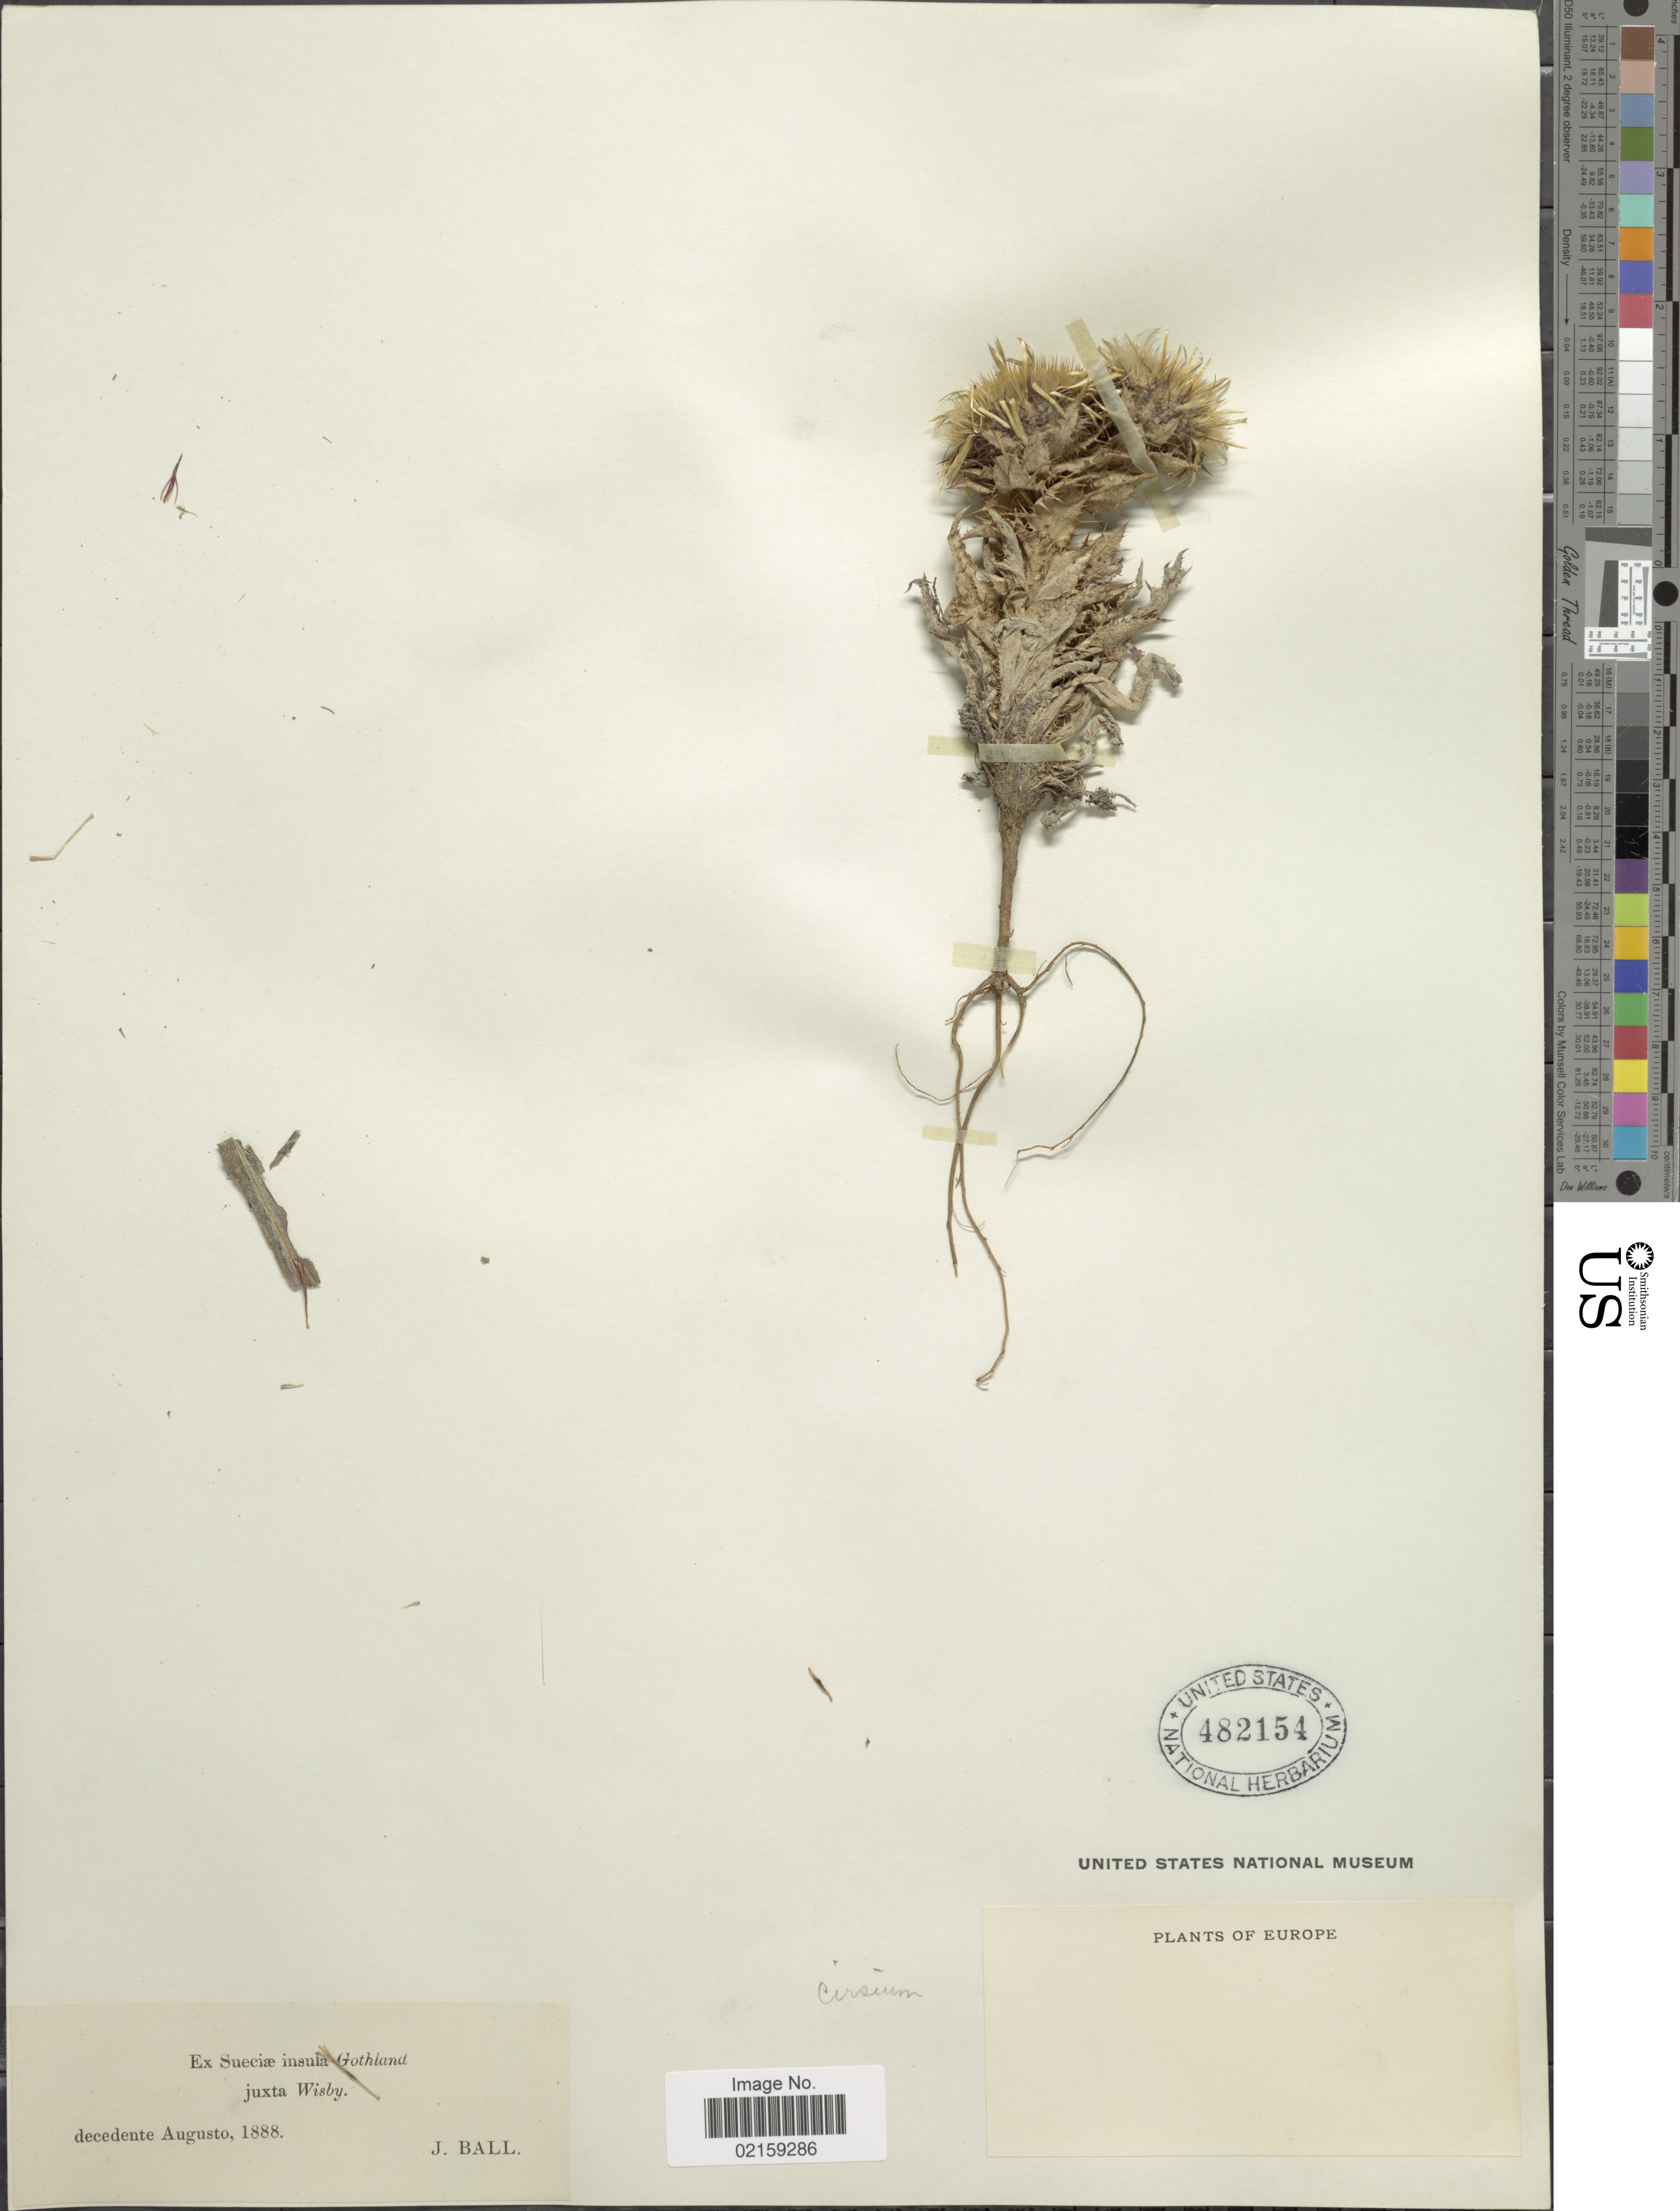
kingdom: Plantae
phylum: Tracheophyta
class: Magnoliopsida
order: Asterales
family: Asteraceae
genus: Cirsium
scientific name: Cirsium sp.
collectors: J. Ball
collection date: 1888-08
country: Sweden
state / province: Gotland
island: Gotland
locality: Ex Sueciæ insula Gothland juxta Wisby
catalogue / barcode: US 482154